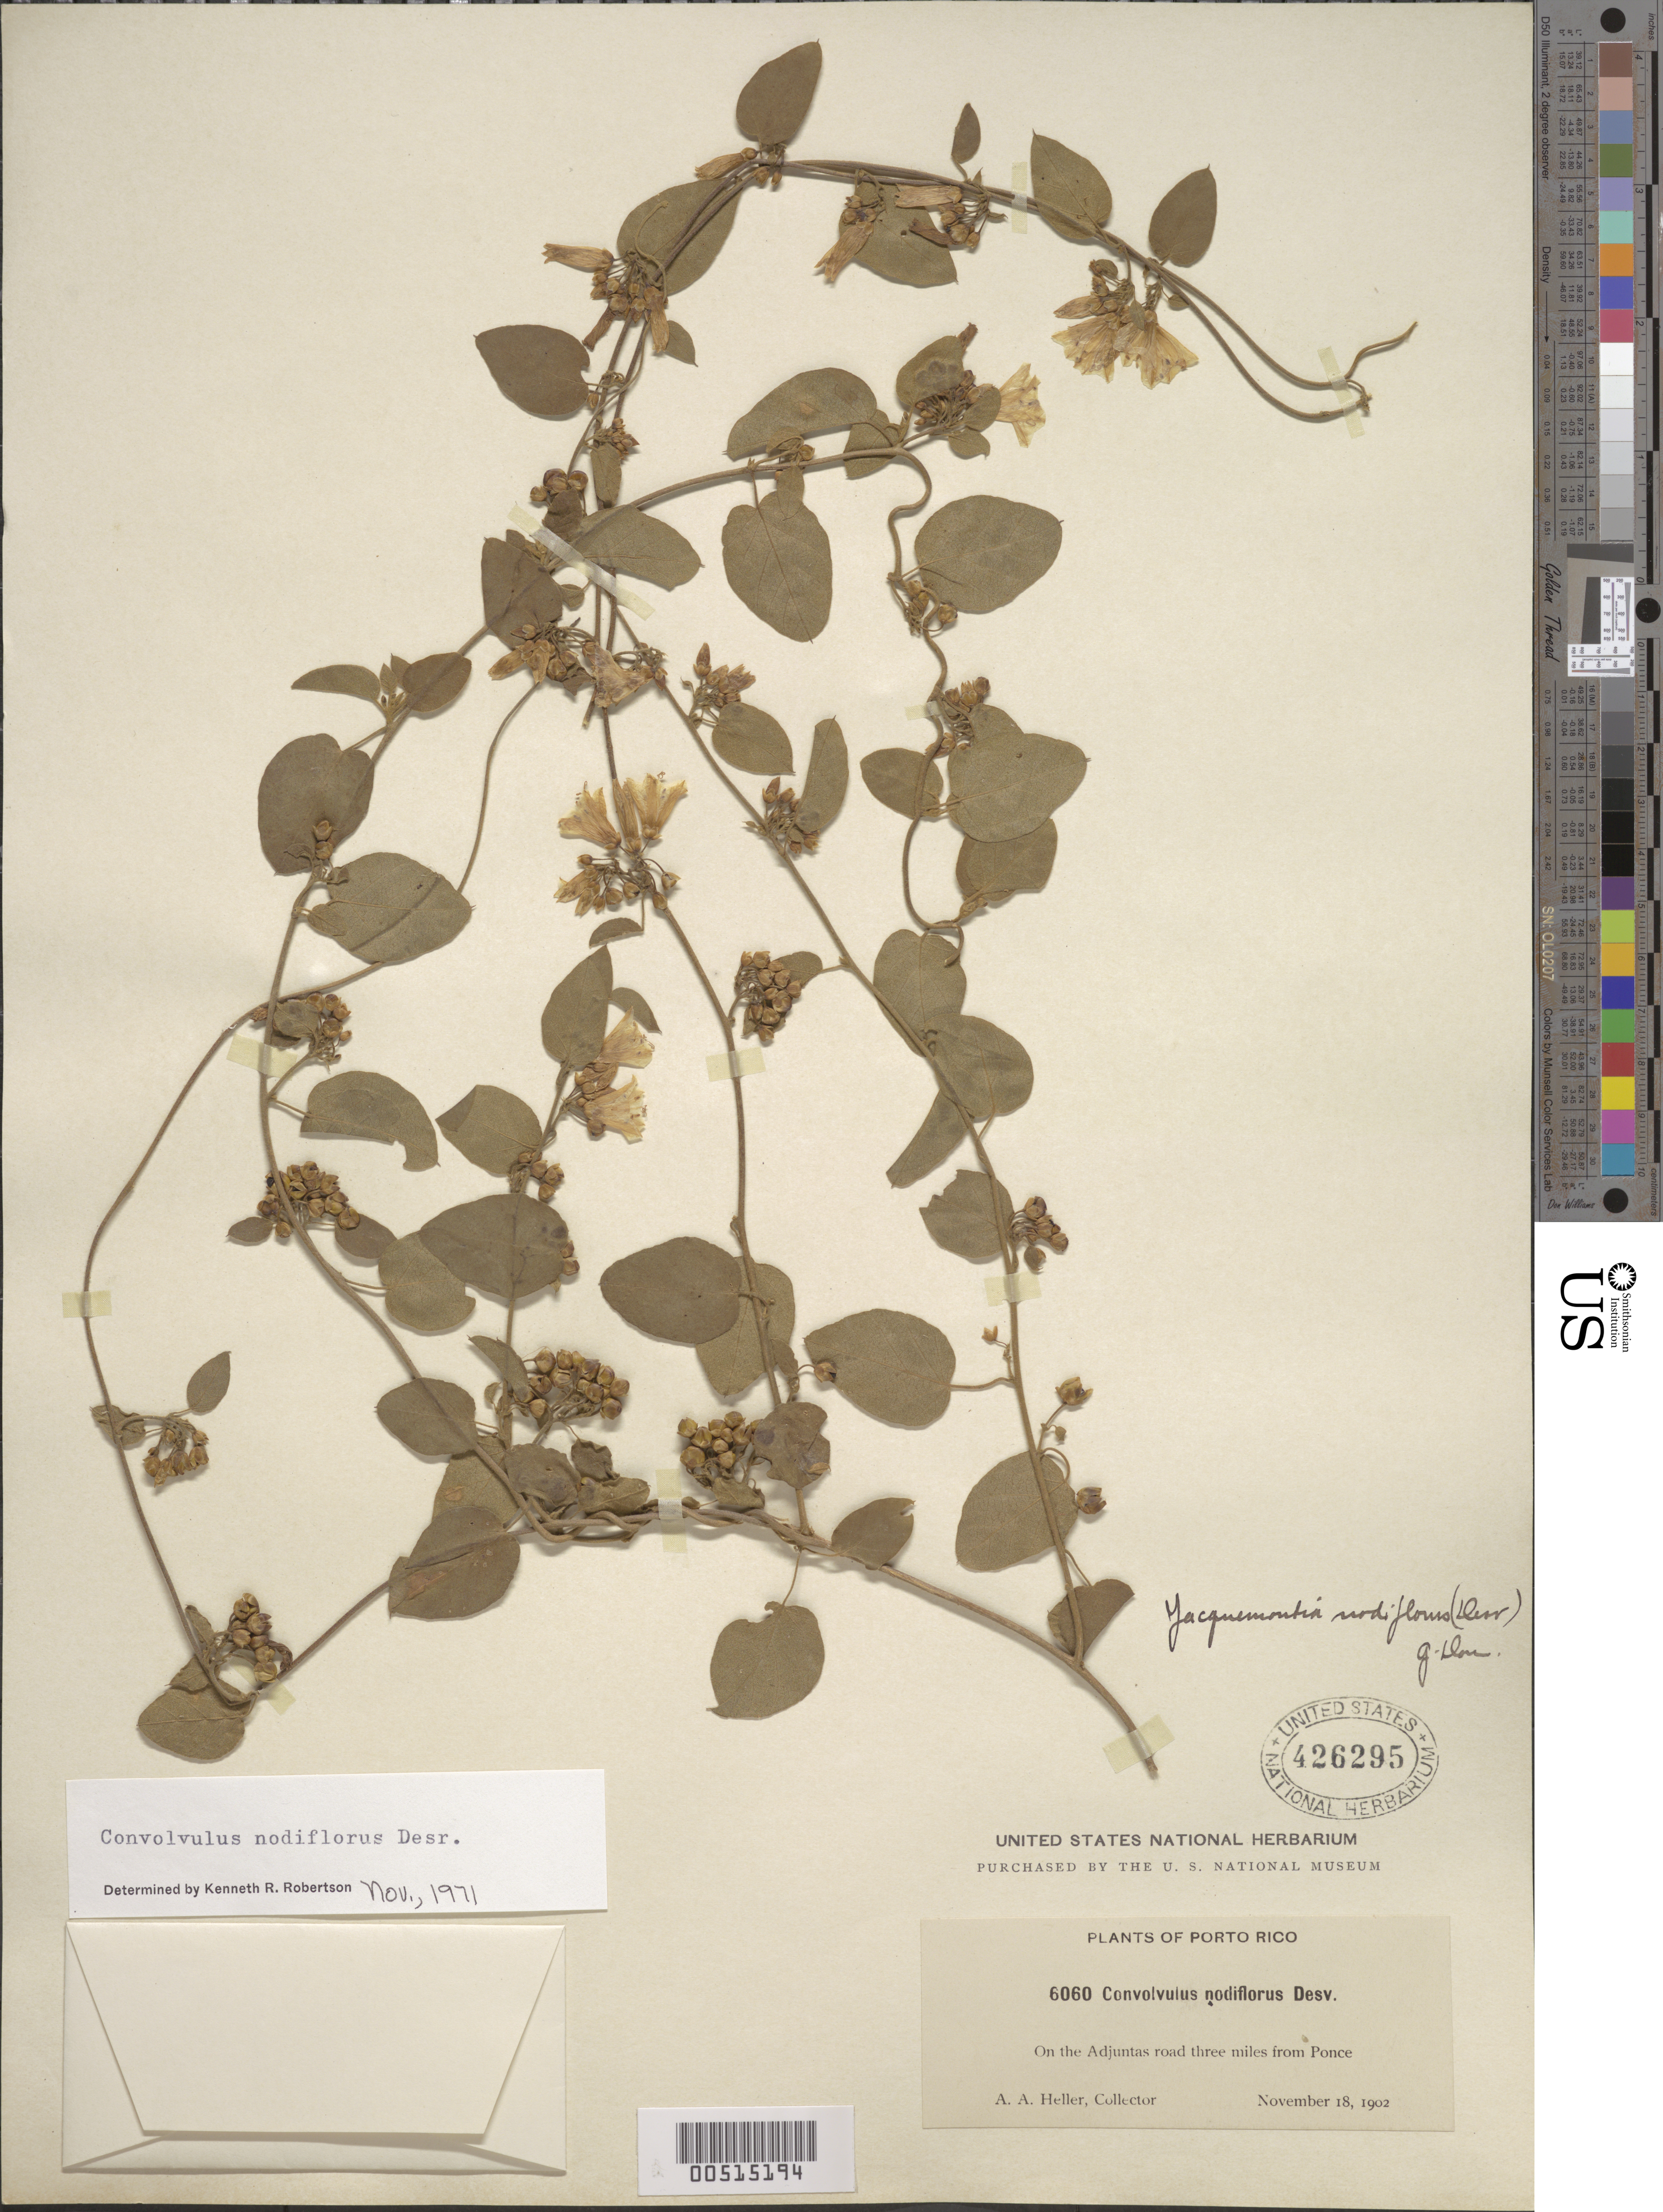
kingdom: Plantae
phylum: Tracheophyta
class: Magnoliopsida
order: Solanales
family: Convolvulaceae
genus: Convolvulus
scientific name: Convolvulus nodiflorus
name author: Desr.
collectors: -- Heller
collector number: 6060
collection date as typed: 18 Nov 1902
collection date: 1902-11-18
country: Puerto Rico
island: Greater Antilles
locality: on the Adjuntas road, 3 mi. from Ponce.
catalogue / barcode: US 426295